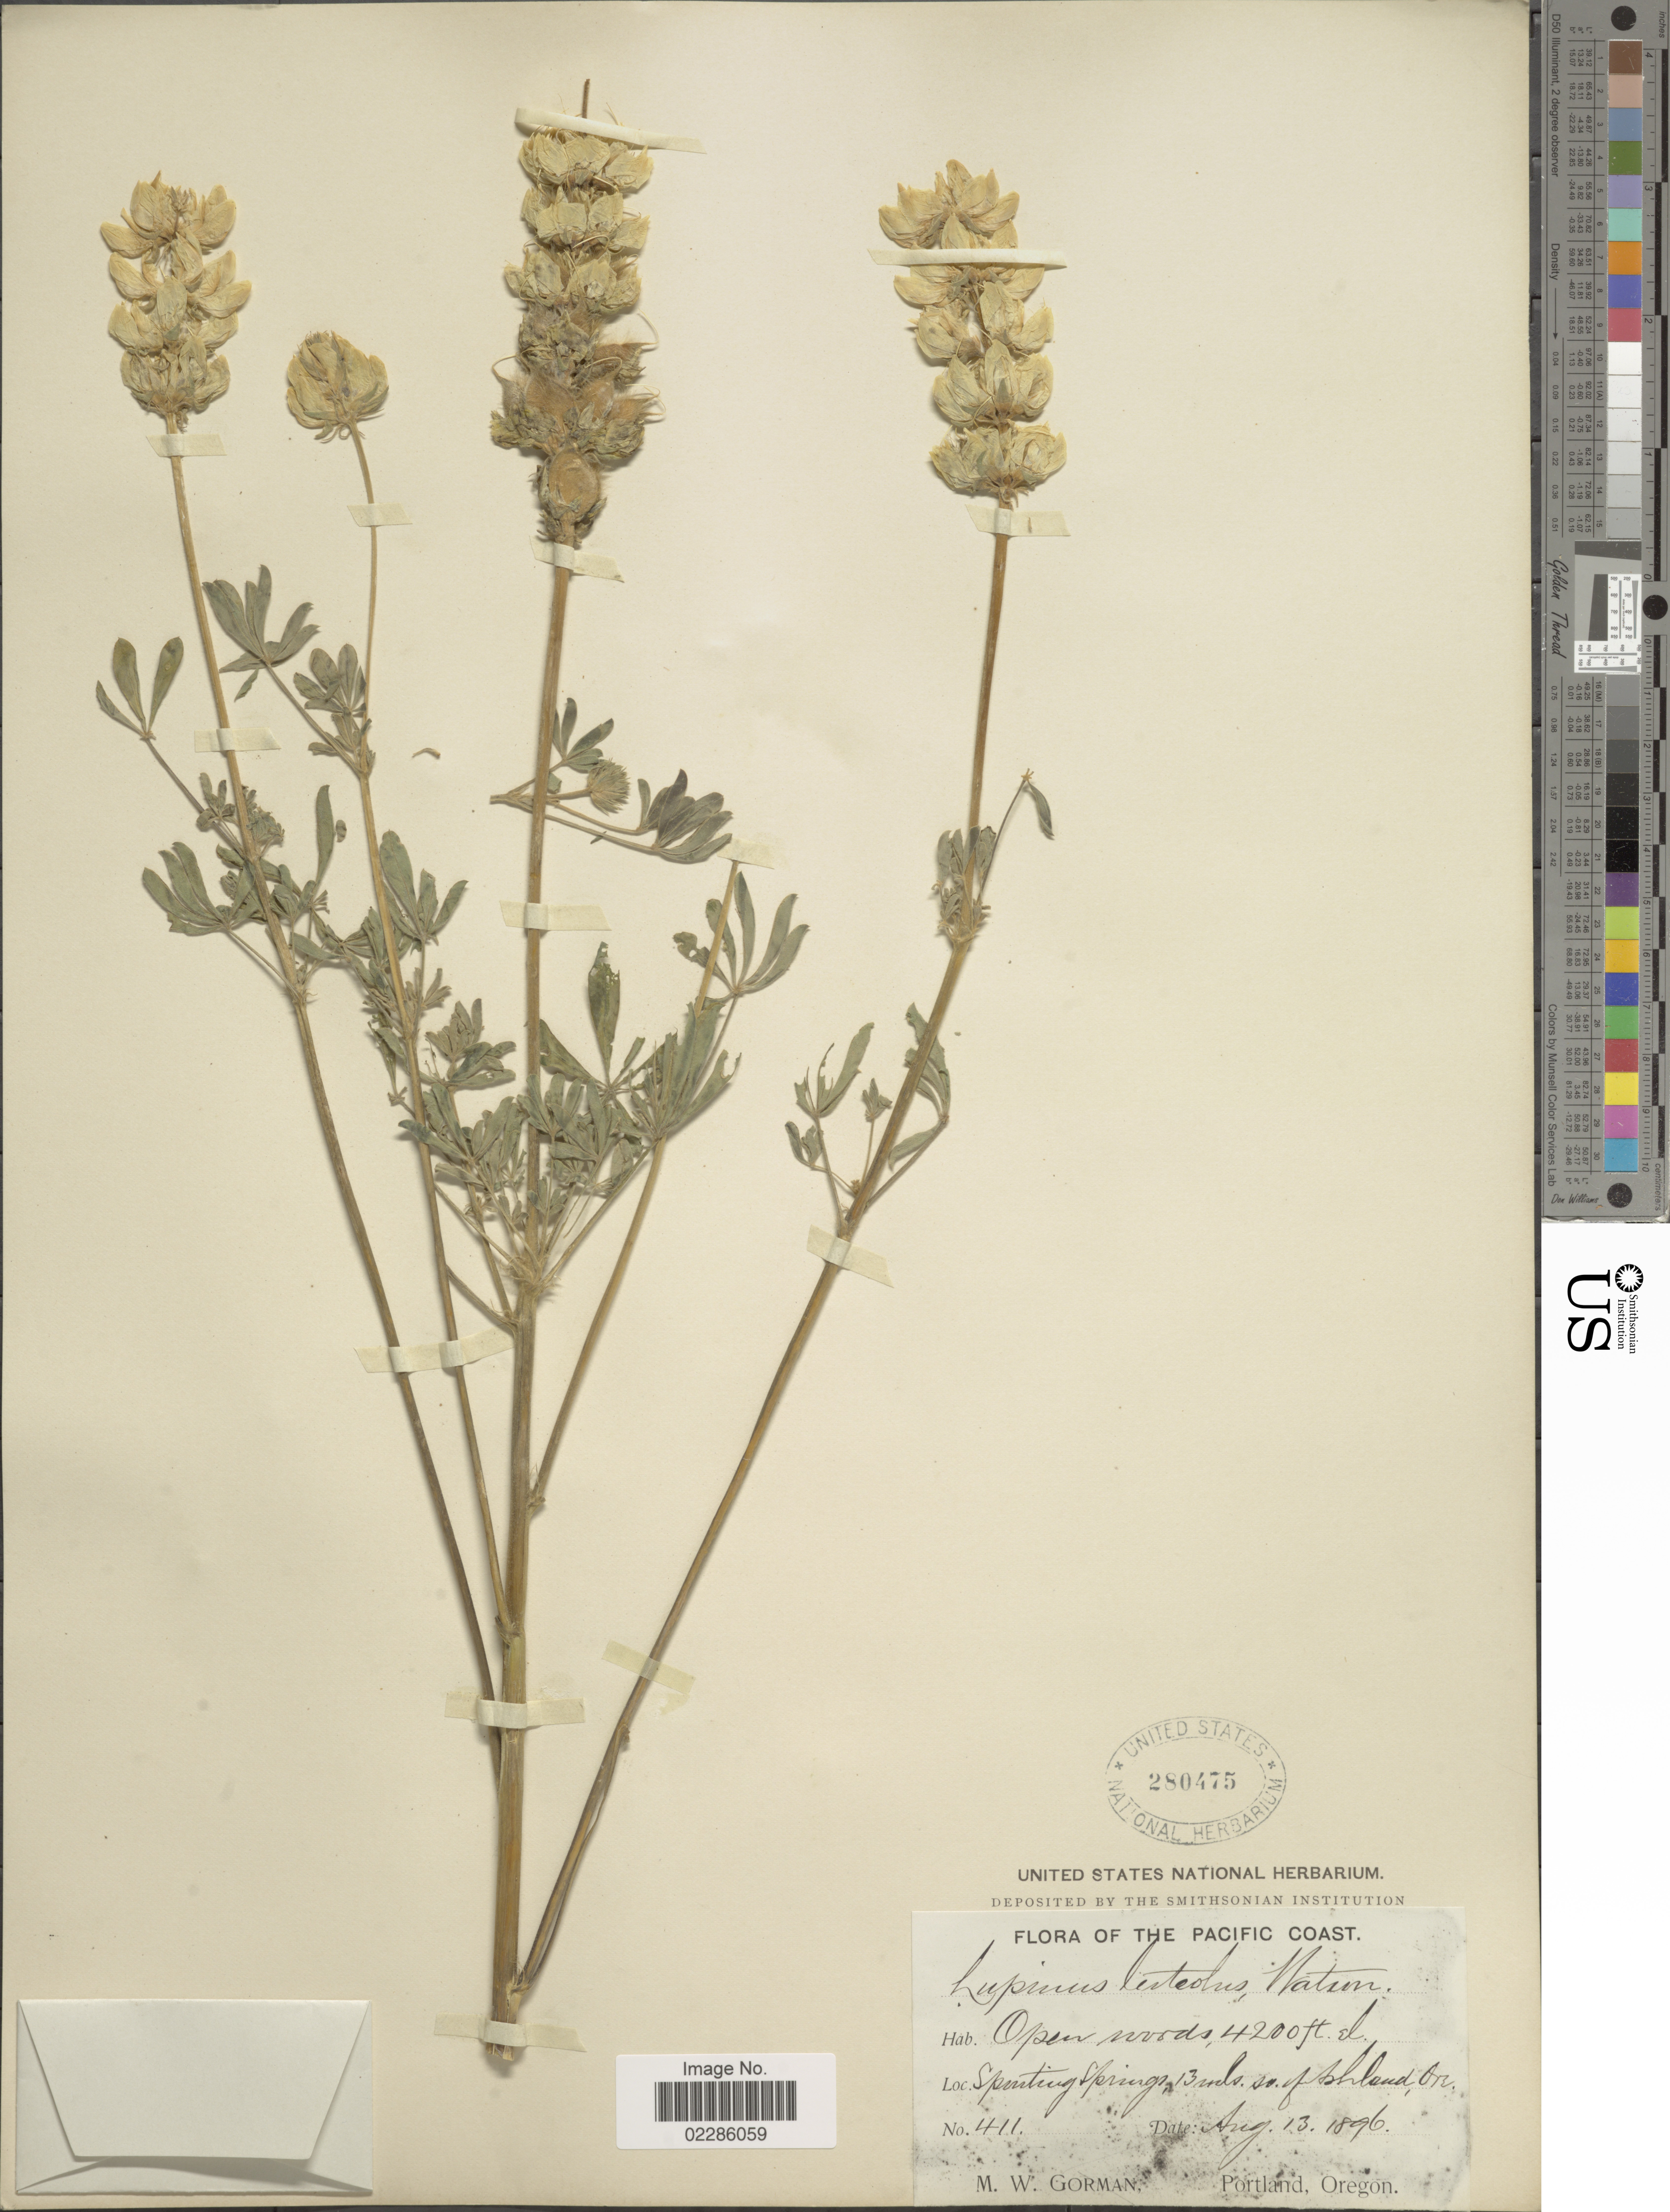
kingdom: Plantae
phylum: Tracheophyta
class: Magnoliopsida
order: Fabales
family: Fabaceae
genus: Lupinus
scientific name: Lupinus luteolus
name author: Kellogg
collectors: M. W. Gorman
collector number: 411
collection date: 1896-08-13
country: United States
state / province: Oregon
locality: The Pacific Coast, Open woods, Spouting Springs, 13 mls so of Ashland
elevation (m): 1280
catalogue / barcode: US 280475